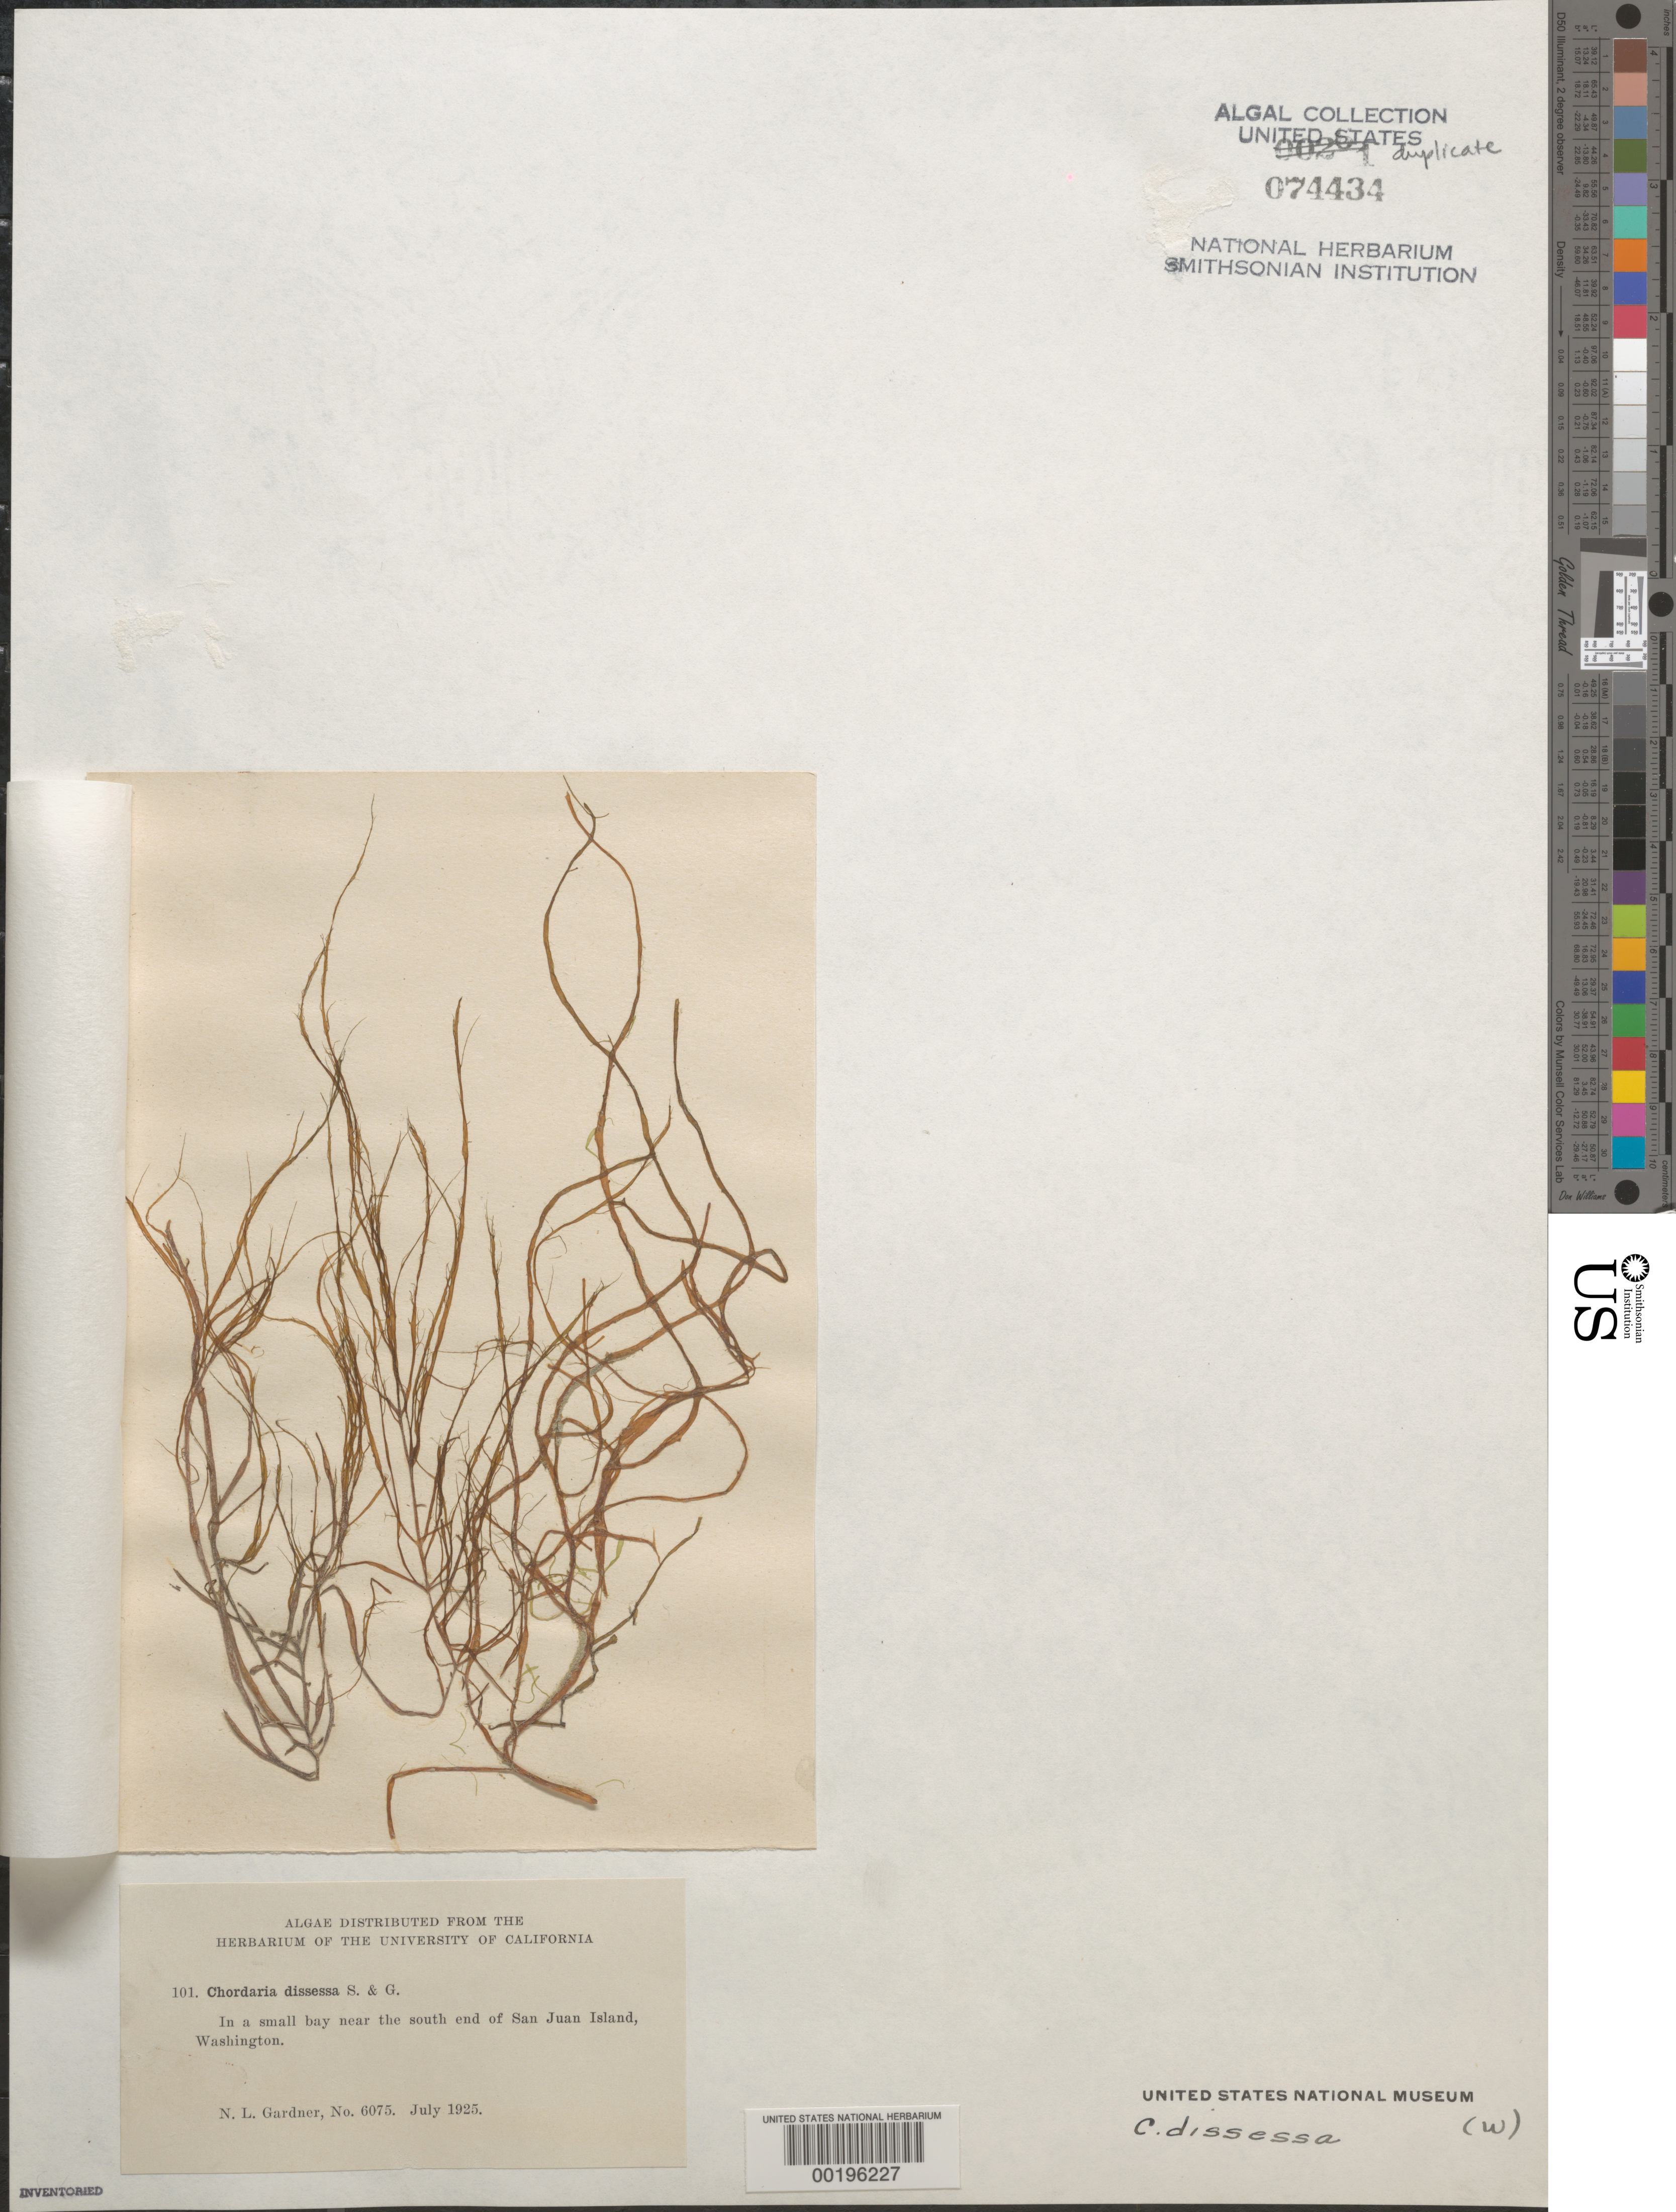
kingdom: Chromista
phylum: Ochrophyta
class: Phaeophyceae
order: Ectocarpales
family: Chordariaceae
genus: Chordaria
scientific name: Chordaria dissessa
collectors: N. Gardner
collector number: NLG 6075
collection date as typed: Jul 1925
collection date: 1925-07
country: United States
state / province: Washington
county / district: San Juan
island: San Juan Island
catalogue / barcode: US 74434